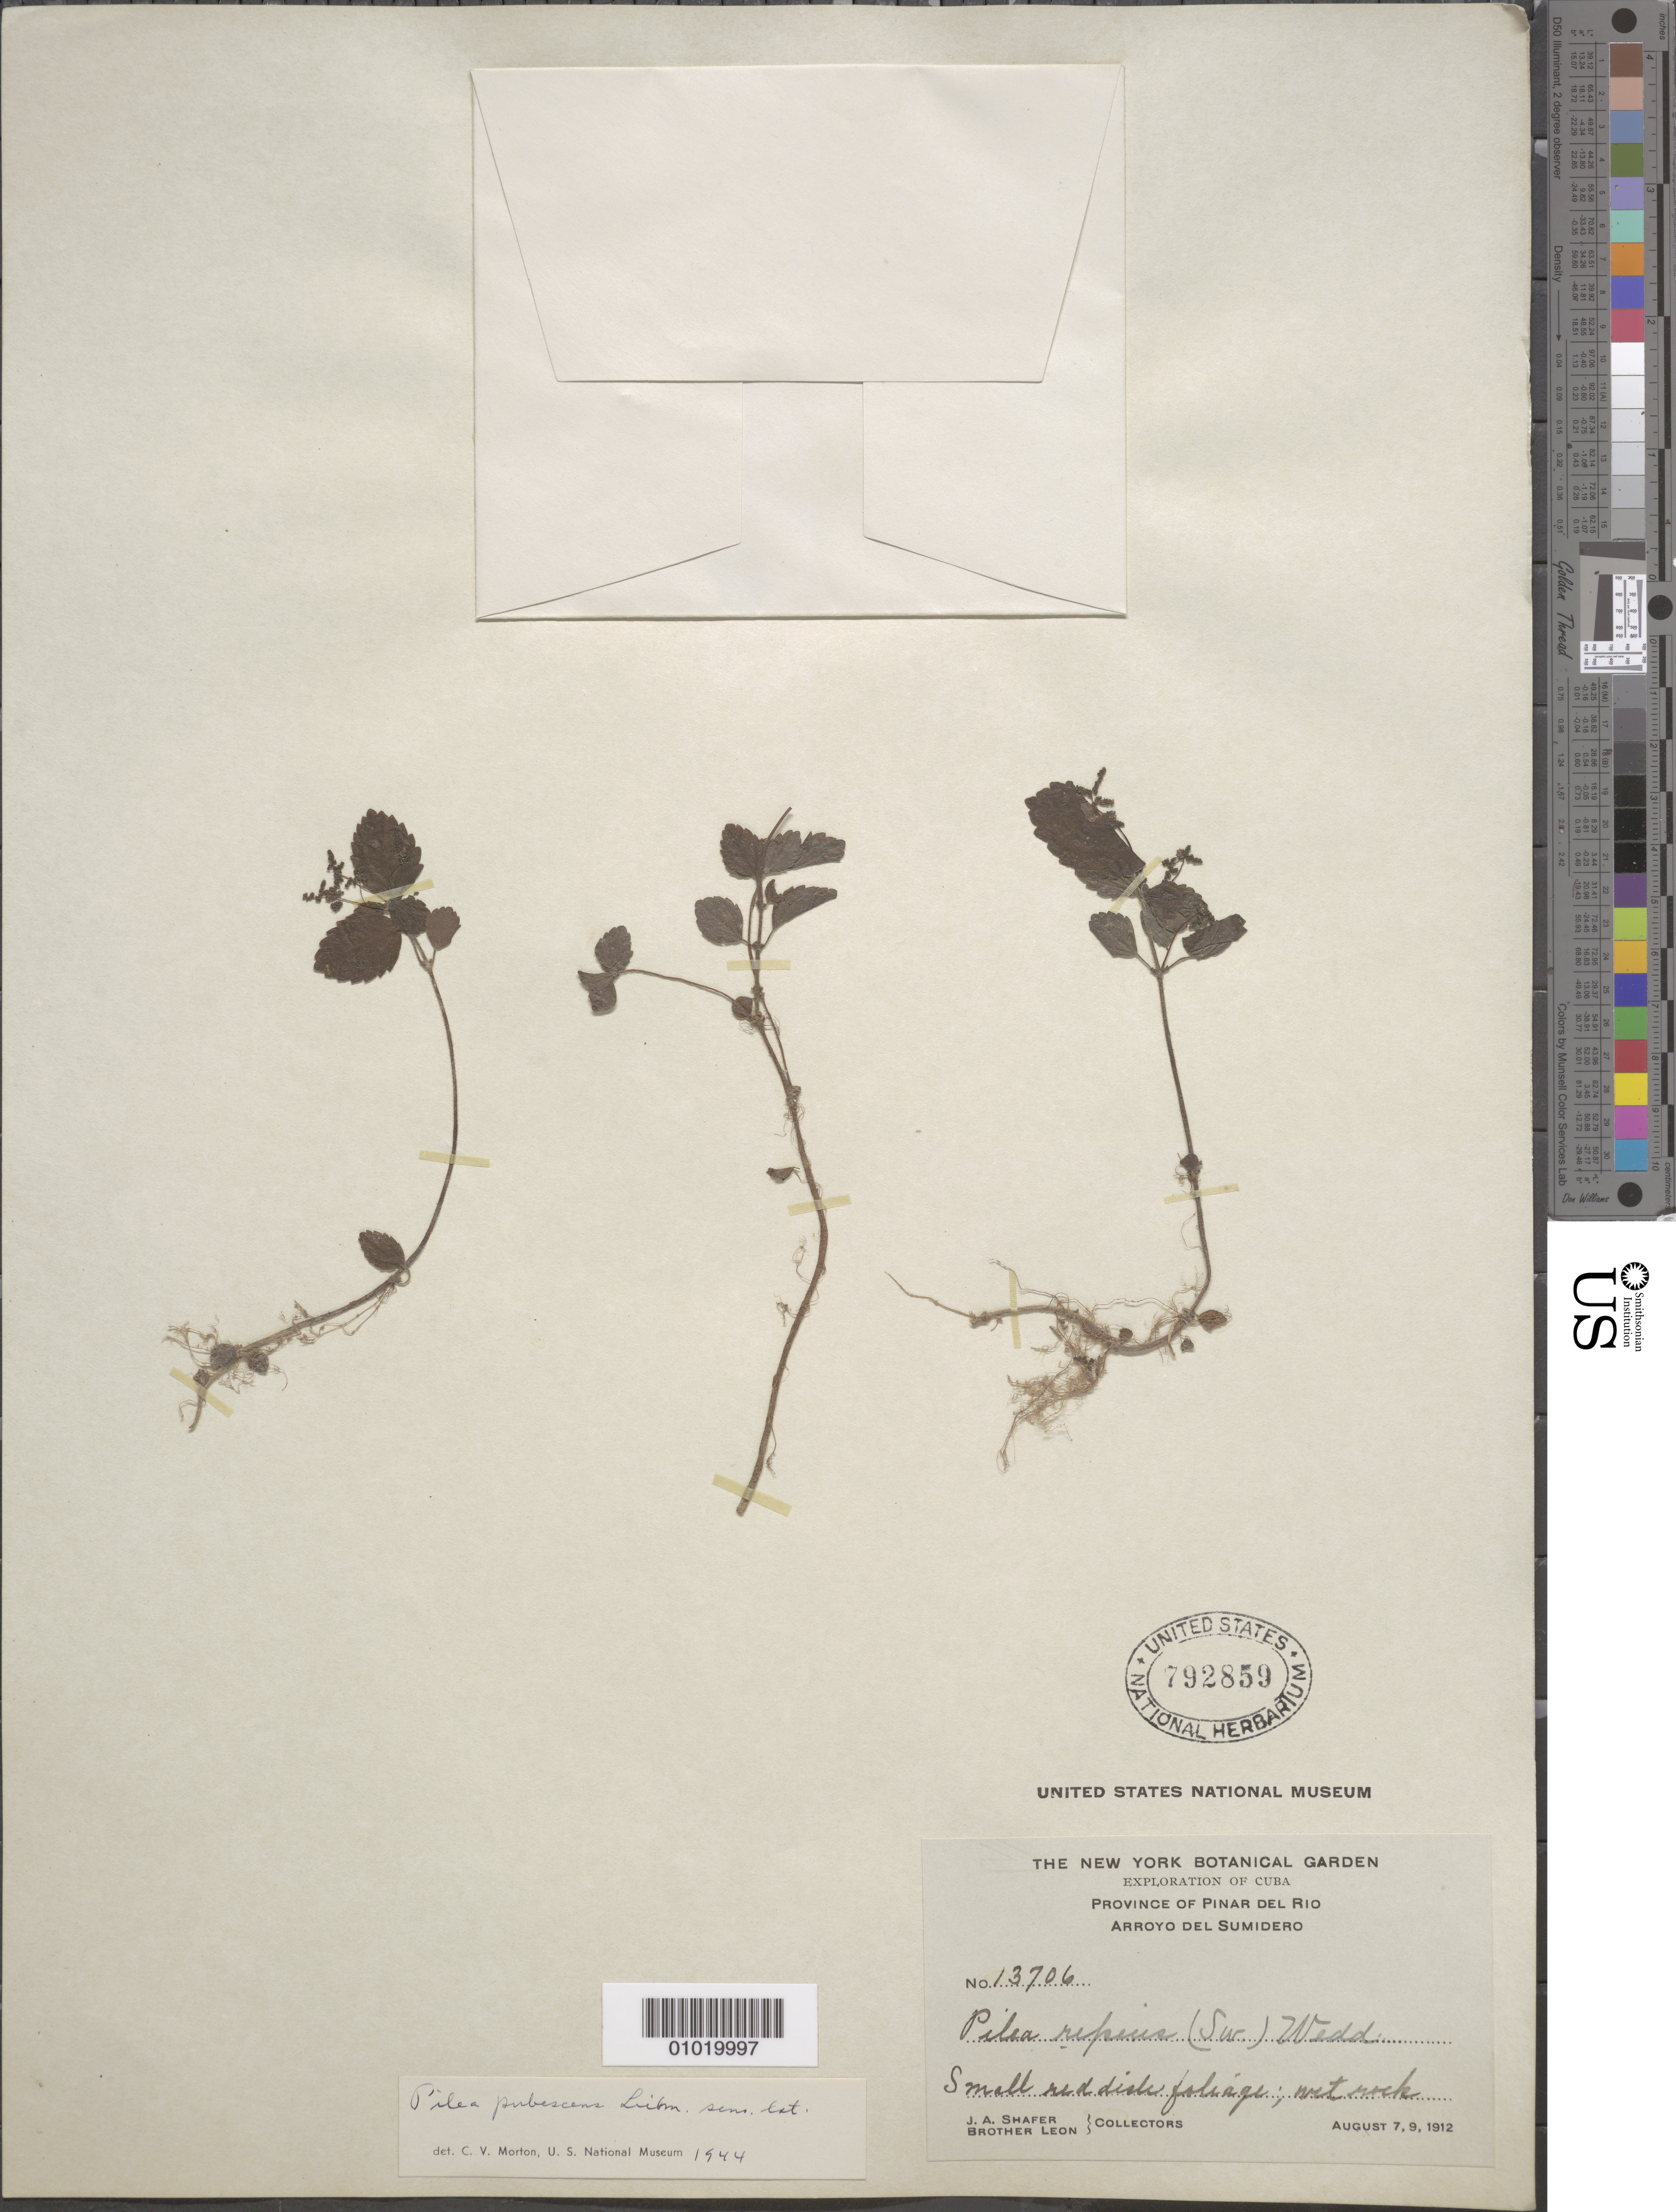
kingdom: Plantae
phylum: Tracheophyta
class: Magnoliopsida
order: Rosales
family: Urticaceae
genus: Pilea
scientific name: Pilea pubescens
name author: Liebm.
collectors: J. A. Shafer & Bro. León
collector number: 13706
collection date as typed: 07 Aug 1912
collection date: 1912-08-07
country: Cuba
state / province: Pinar del Rio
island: Cuba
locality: Arroyo del Sumidero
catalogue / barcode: US 792859